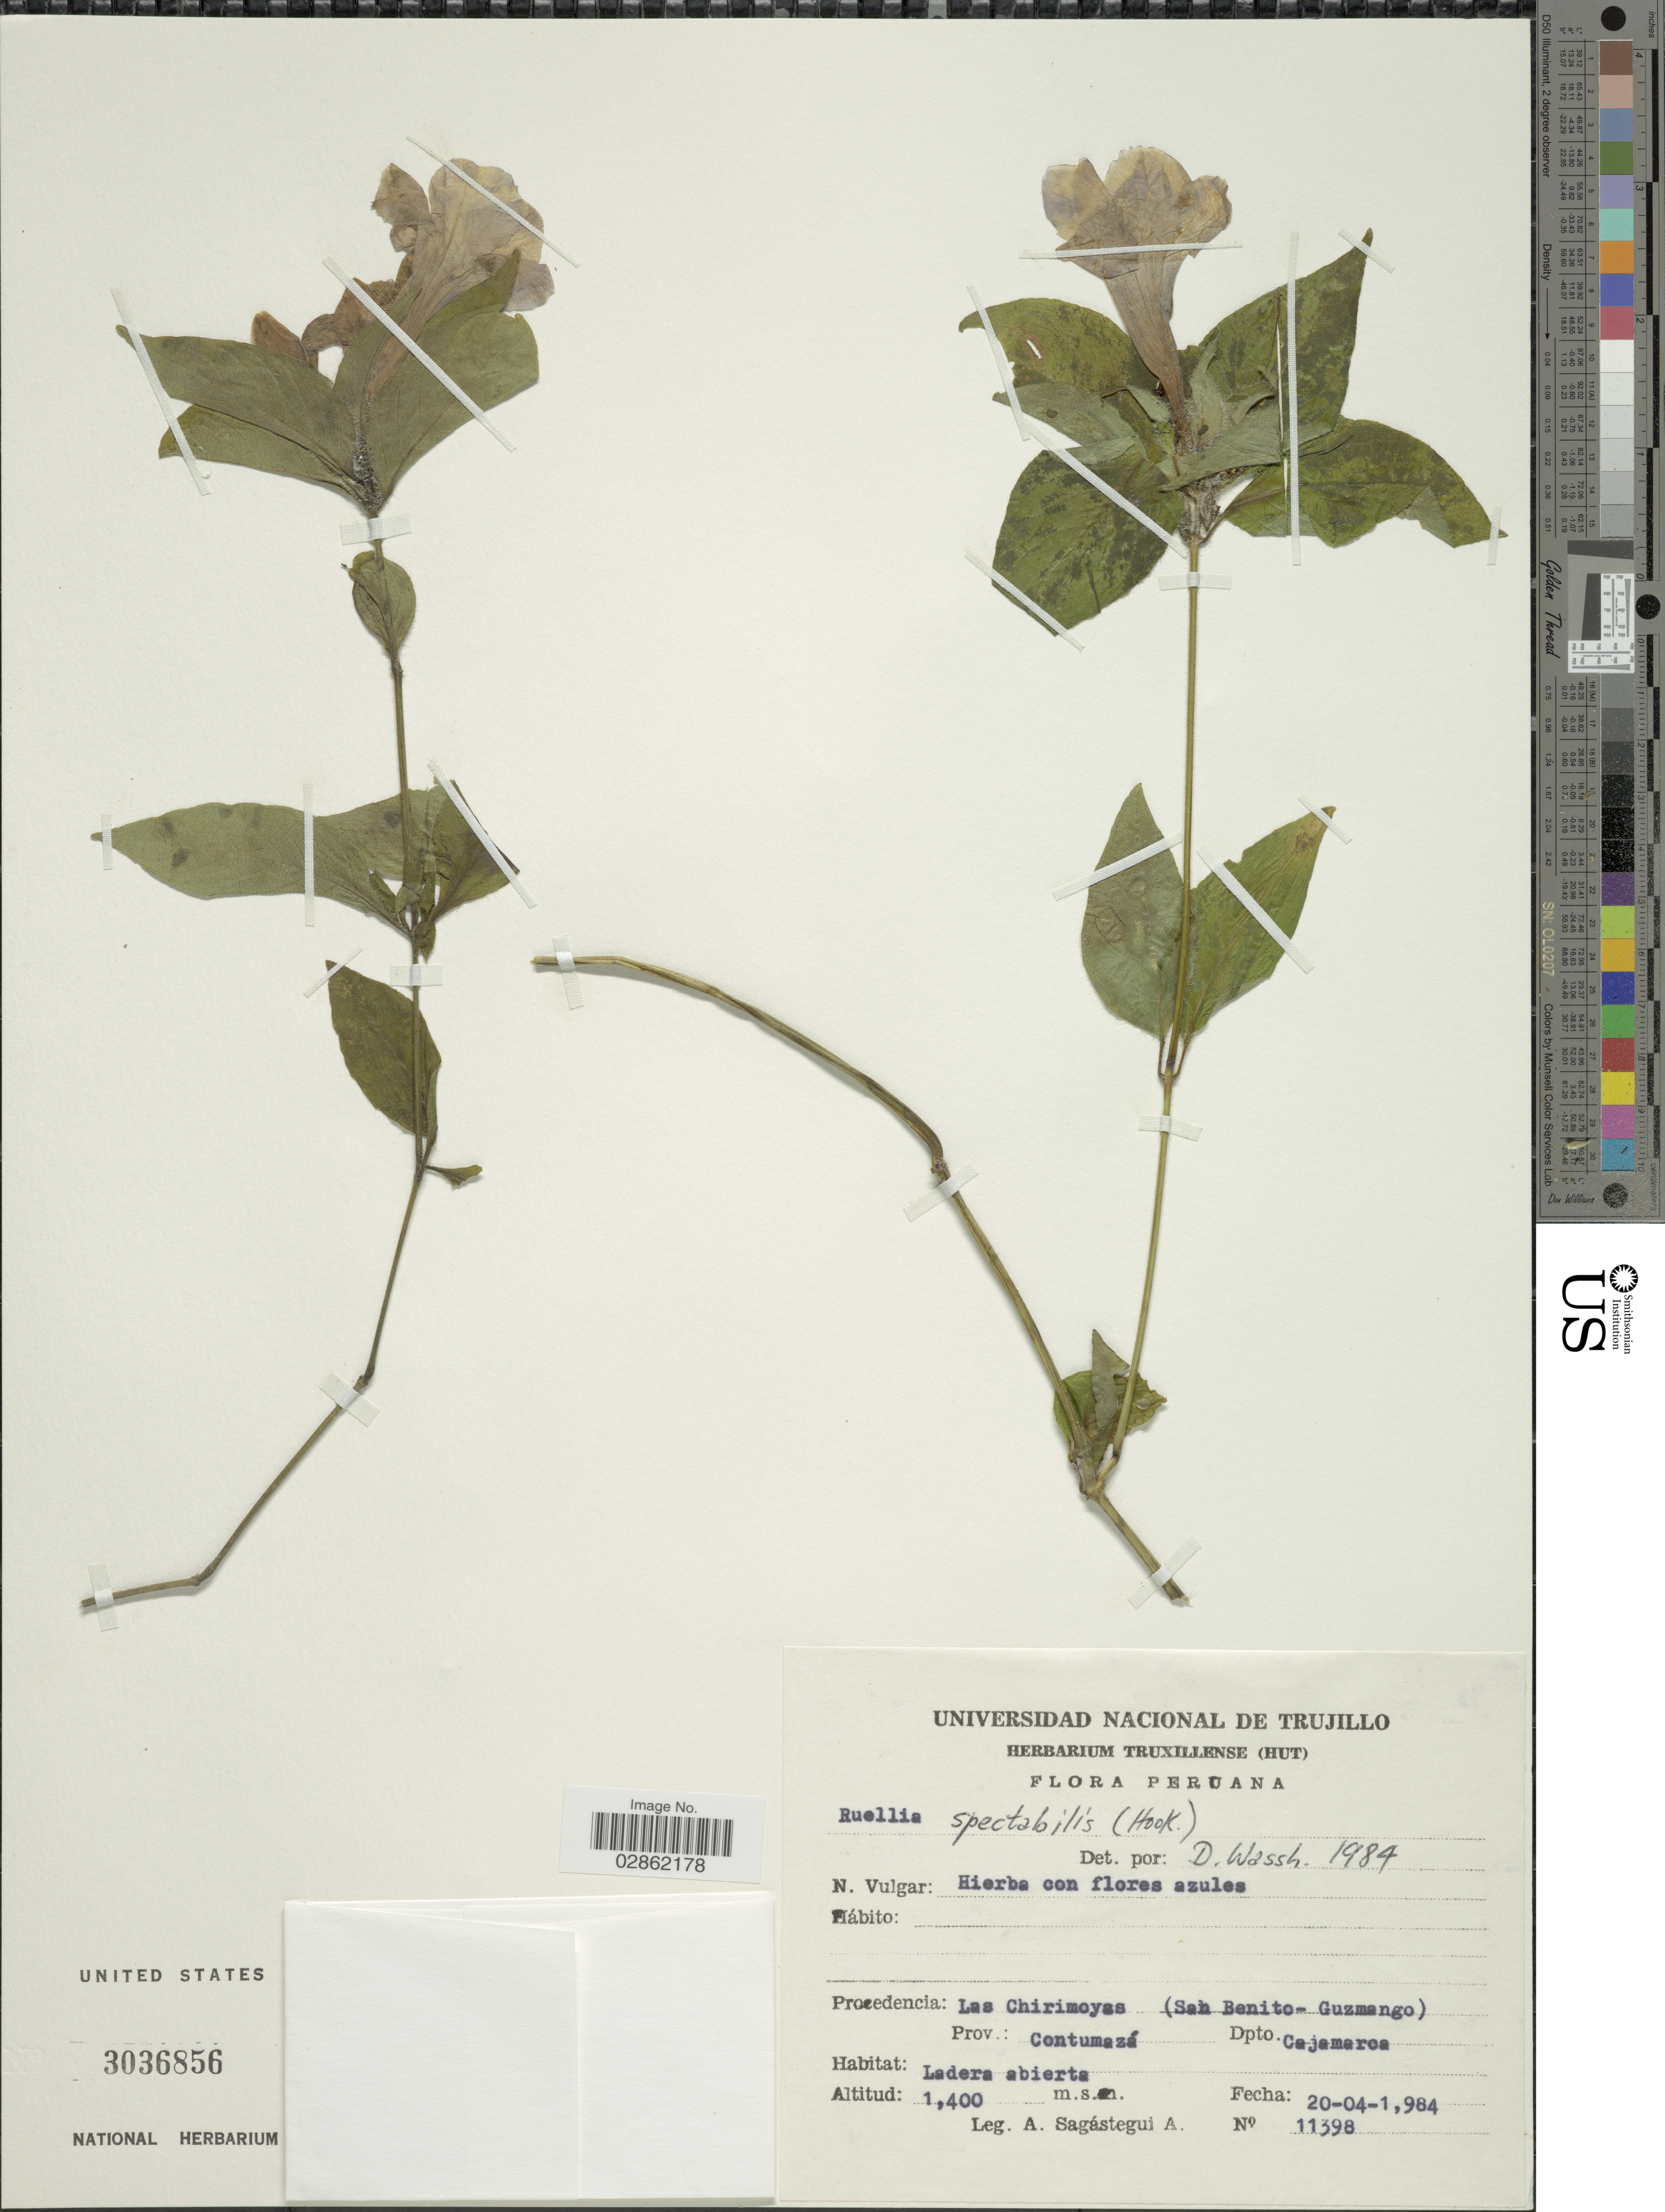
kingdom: Plantae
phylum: Tracheophyta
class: Magnoliopsida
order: Lamiales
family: Acanthaceae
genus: Ruellia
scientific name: Ruellia spectabilis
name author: (Hook.) G. Nicholson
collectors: A. Sagástegui A.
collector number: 11398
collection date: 1984-04-20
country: Peru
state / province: Cajamarca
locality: Procedencia Las Chirimoyas (San Benito-Guzmango), Prov. Contumazá, Dpto. Cajamarca.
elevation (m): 1400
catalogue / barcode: US 3036856